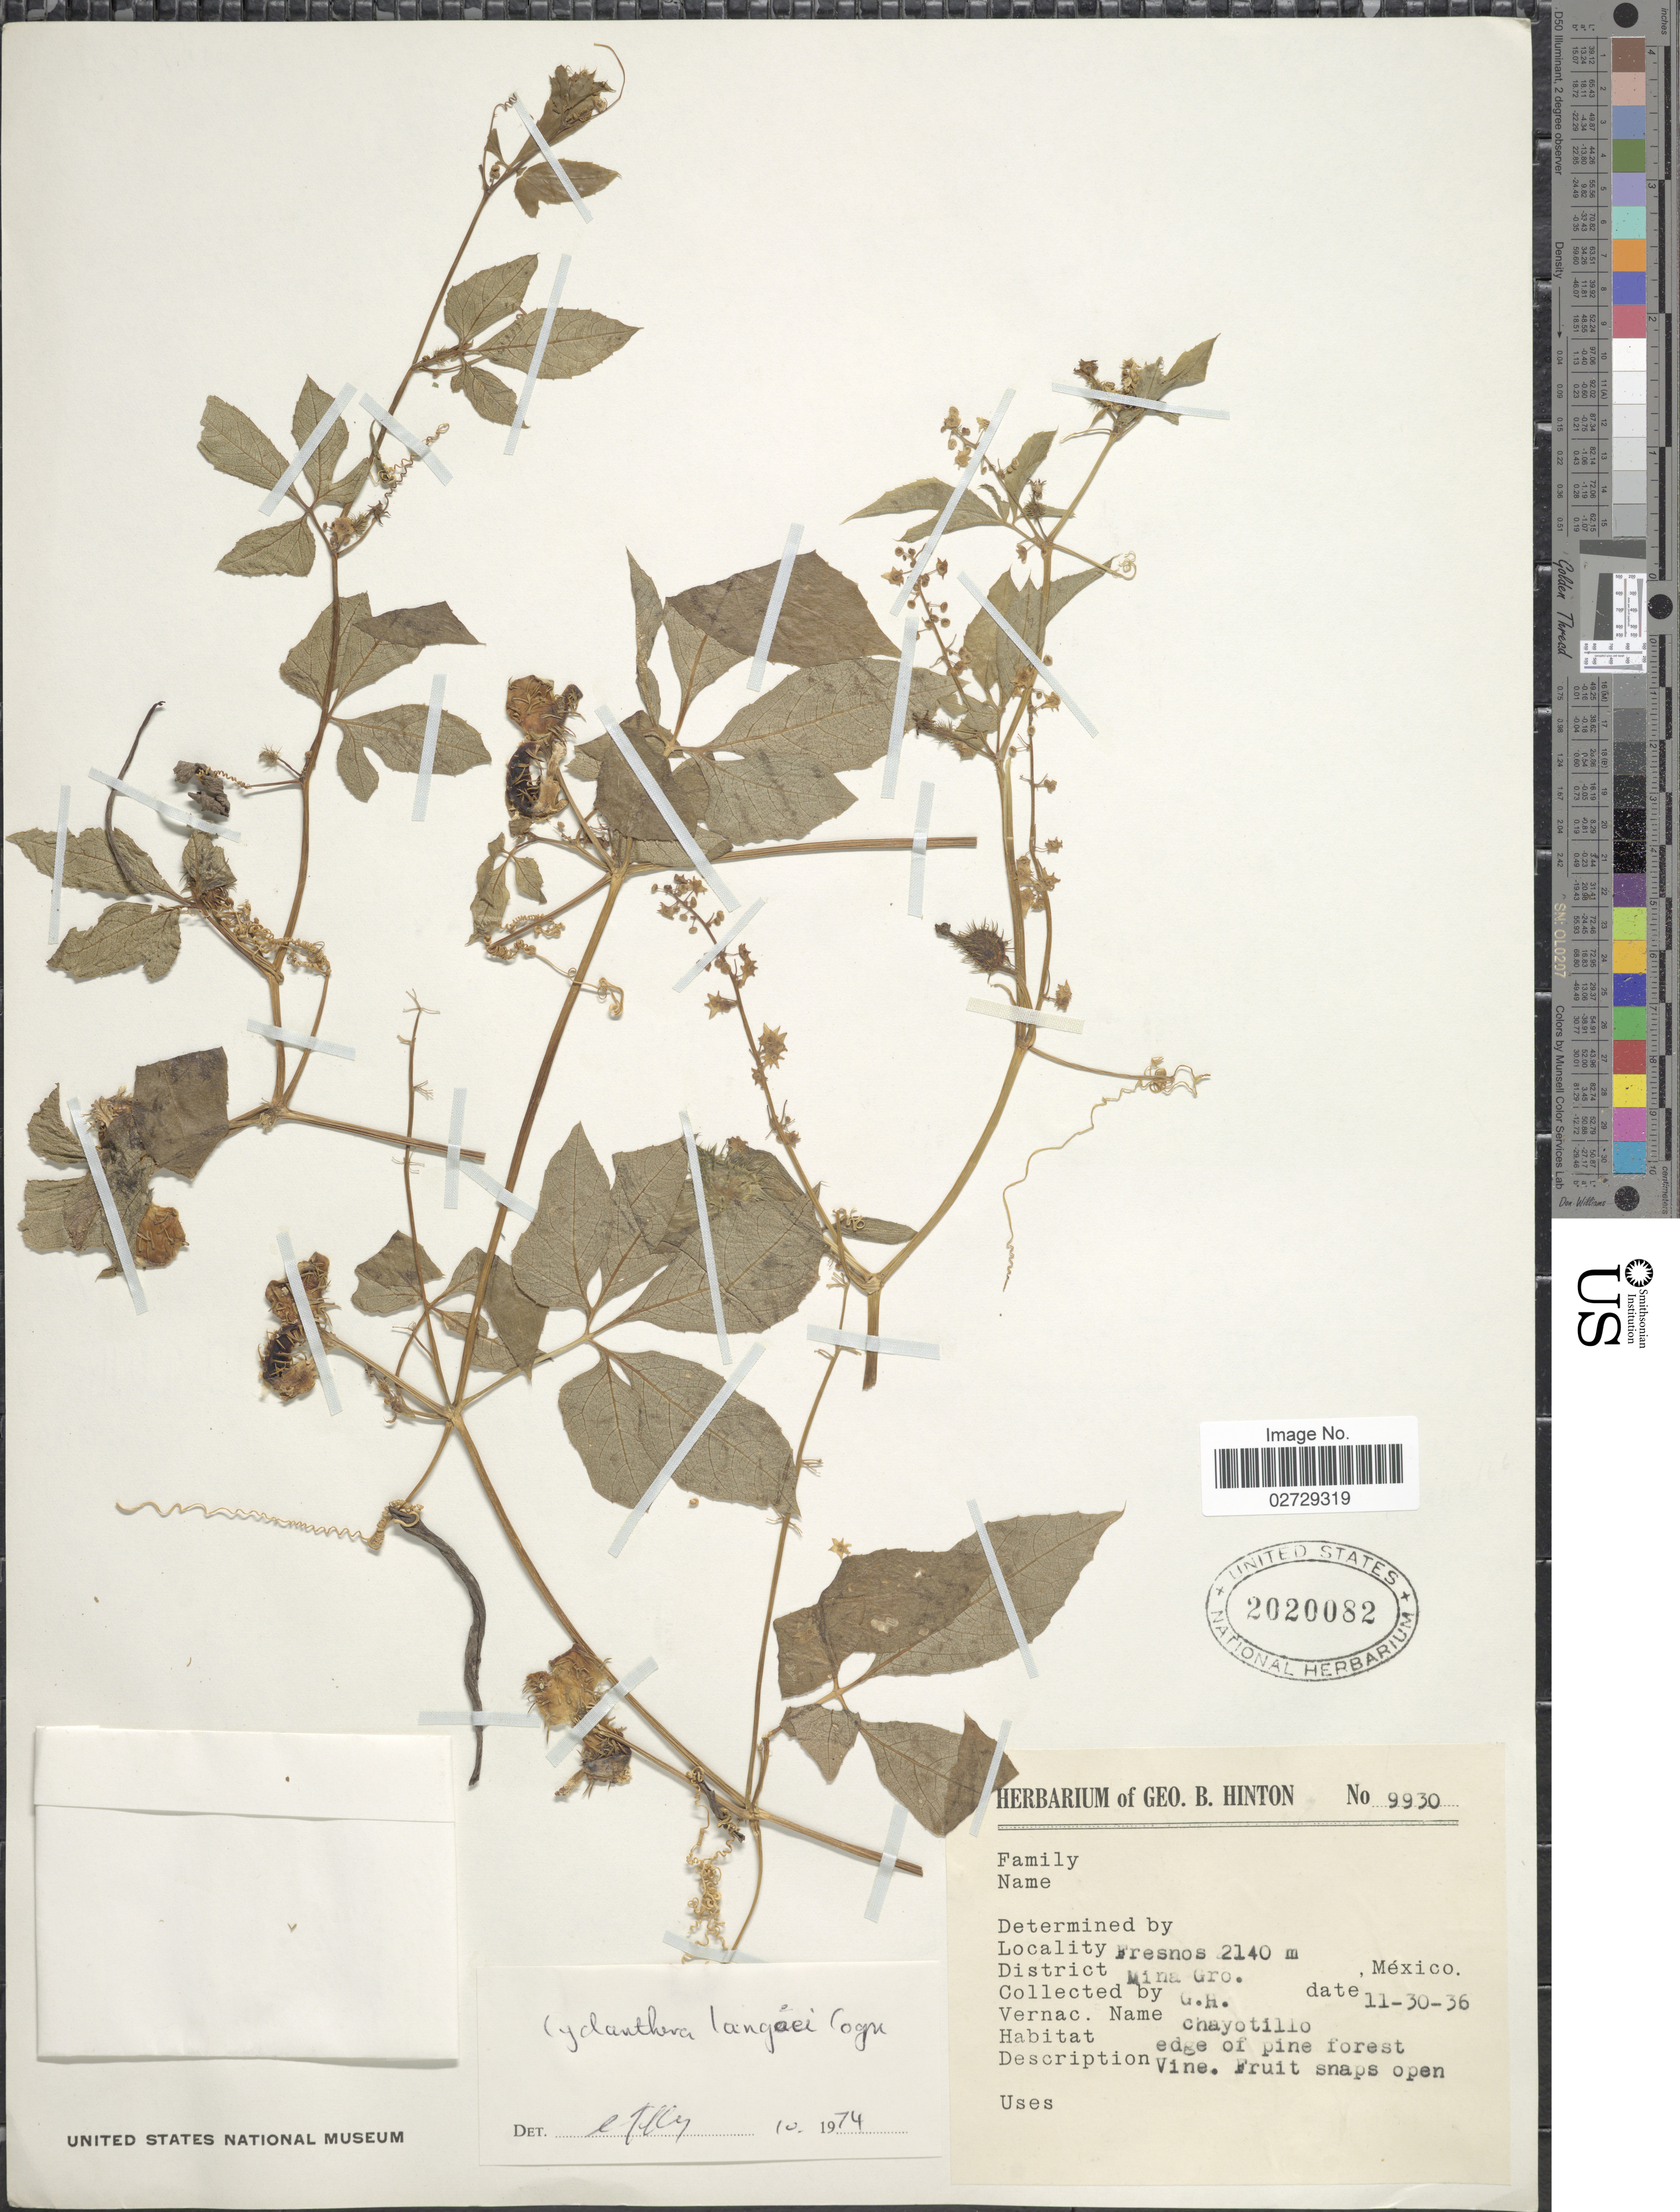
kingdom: Plantae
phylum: Tracheophyta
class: Magnoliopsida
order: Cucurbitales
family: Cucurbitaceae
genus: Cyclanthera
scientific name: Cyclanthera langaei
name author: Cogn.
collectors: G. B. Hinton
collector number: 9930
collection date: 1936-11-30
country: Mexico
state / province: Guerrero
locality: Fresnos. District: Mina Gro.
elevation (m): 2140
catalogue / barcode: US 2020082